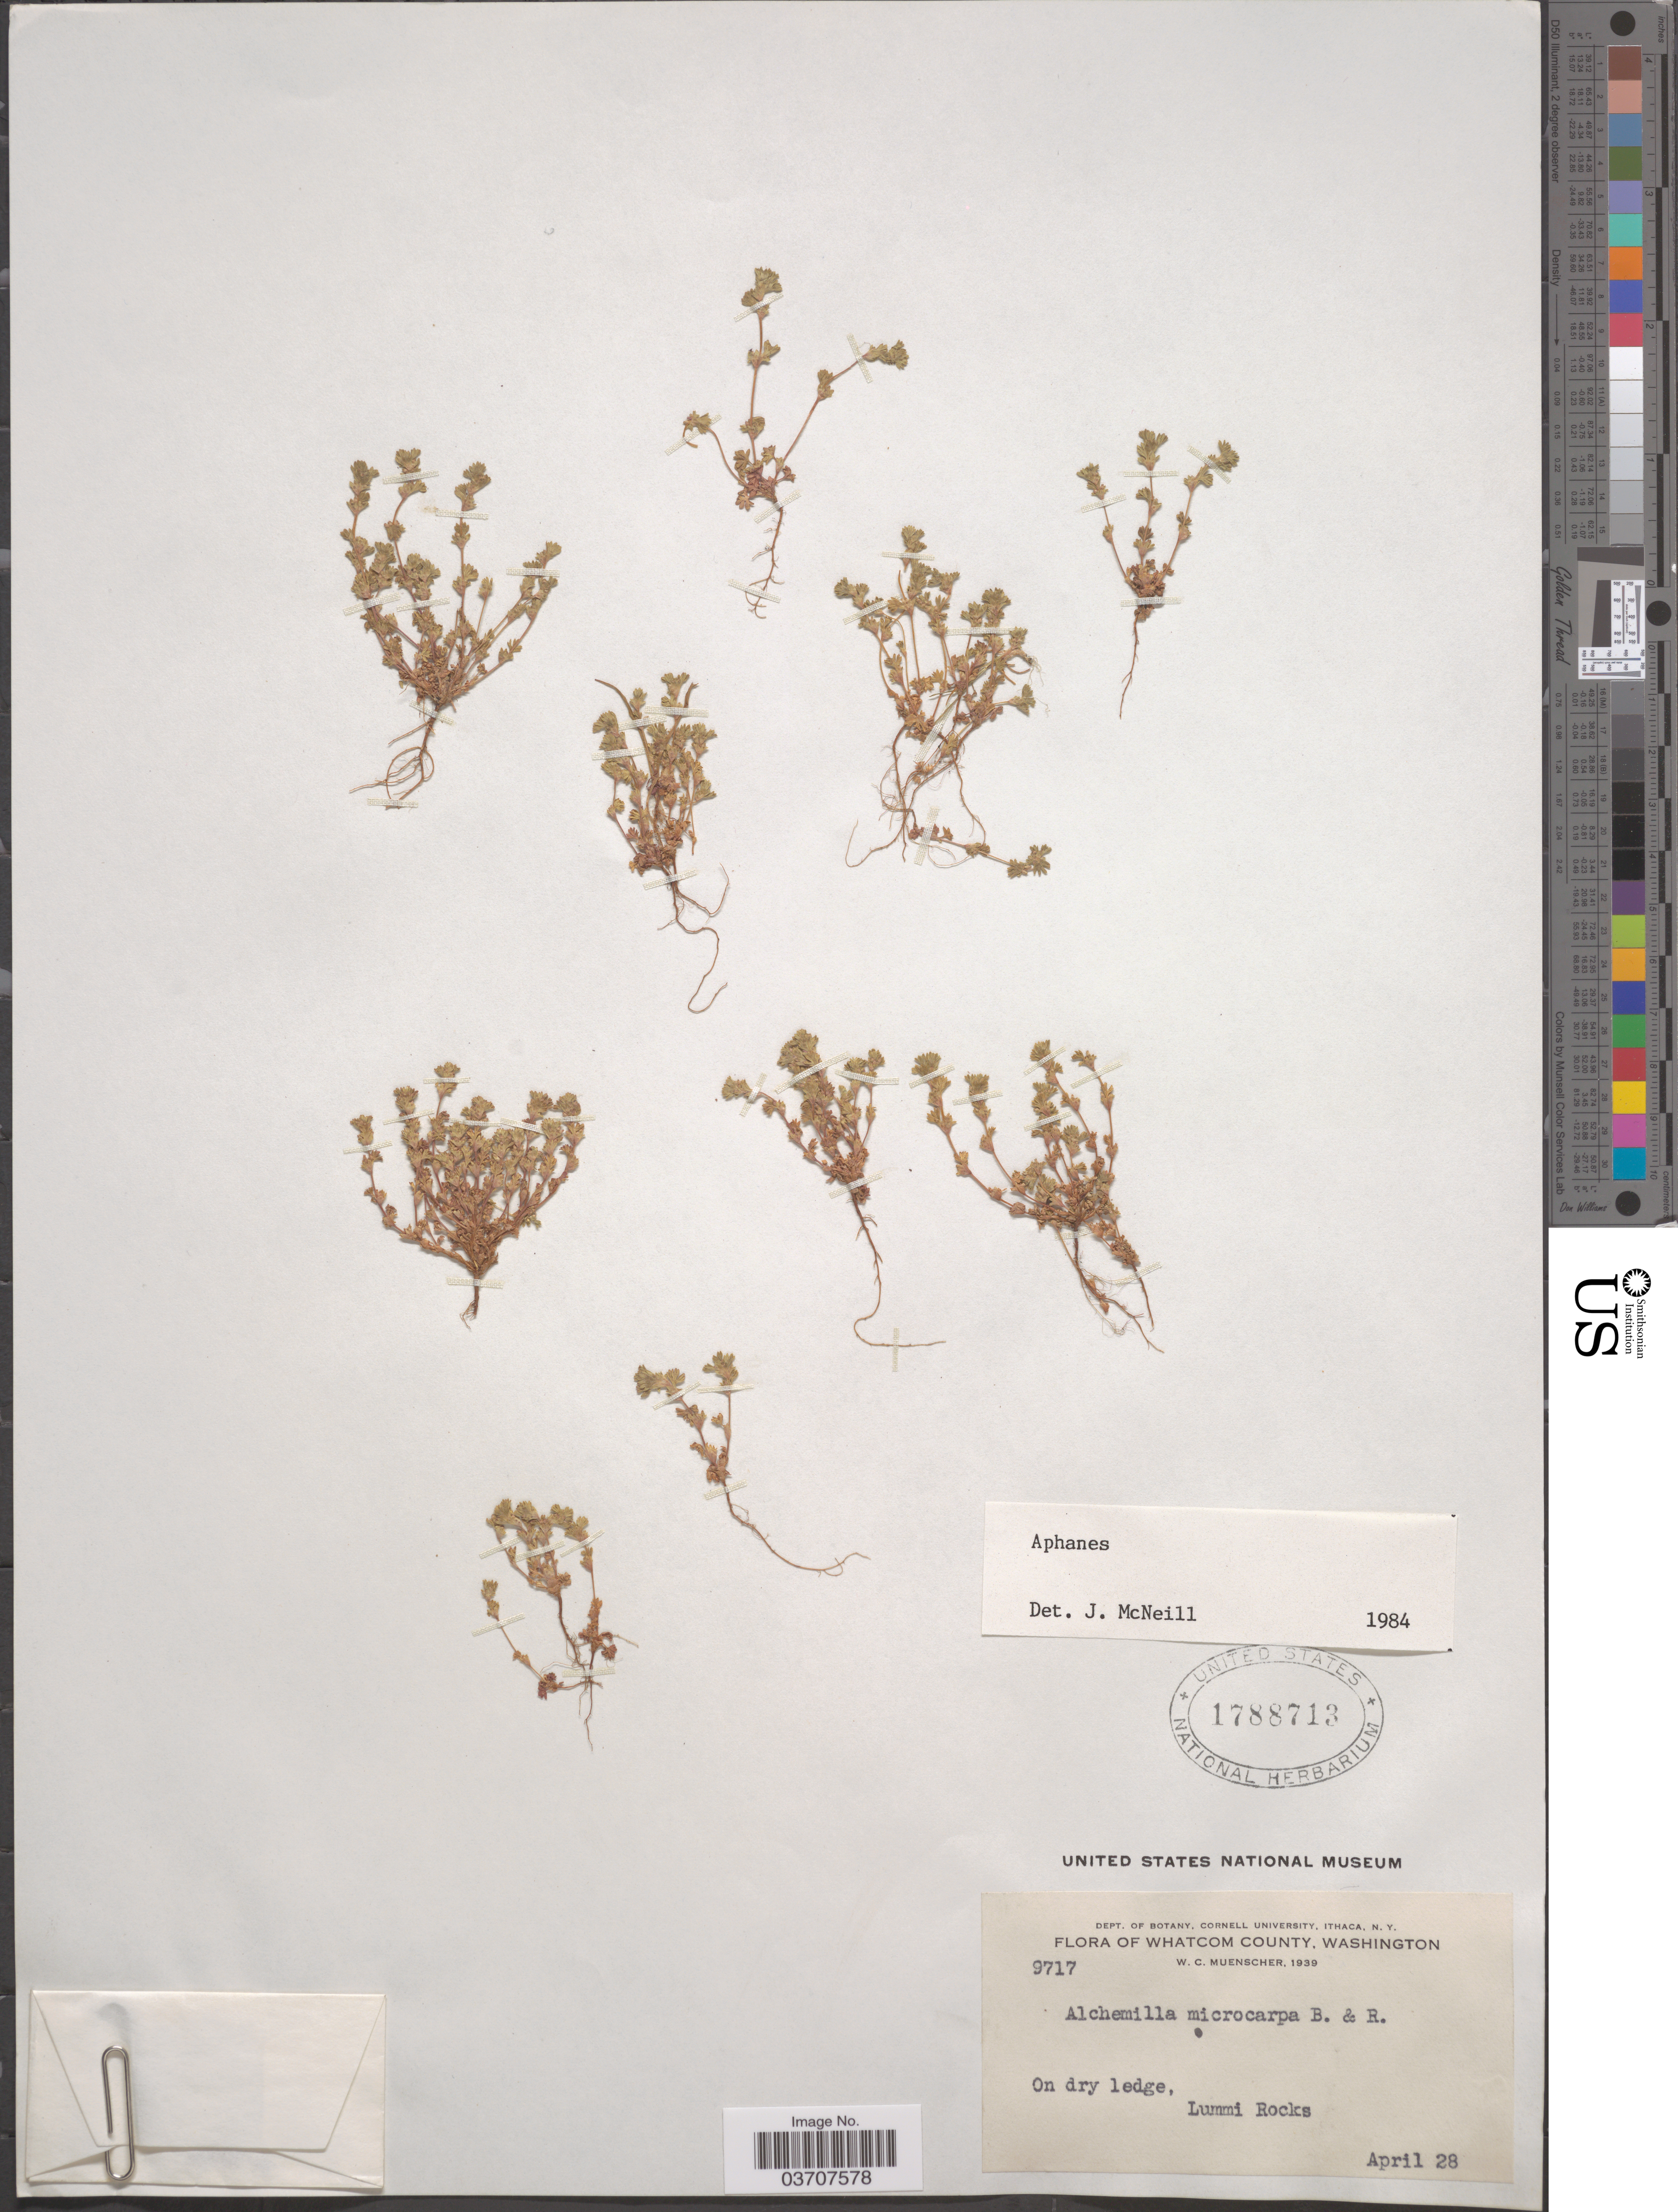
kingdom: Plantae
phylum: Tracheophyta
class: Magnoliopsida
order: Rosales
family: Rosaceae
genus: Aphanes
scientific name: Aphanes australis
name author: Rydb.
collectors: W. Muenscher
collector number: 9717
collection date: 1939-04-28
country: United States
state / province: Washington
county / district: Whatcom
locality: Whatcom County. Lummi Rocks.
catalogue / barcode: US 1788713